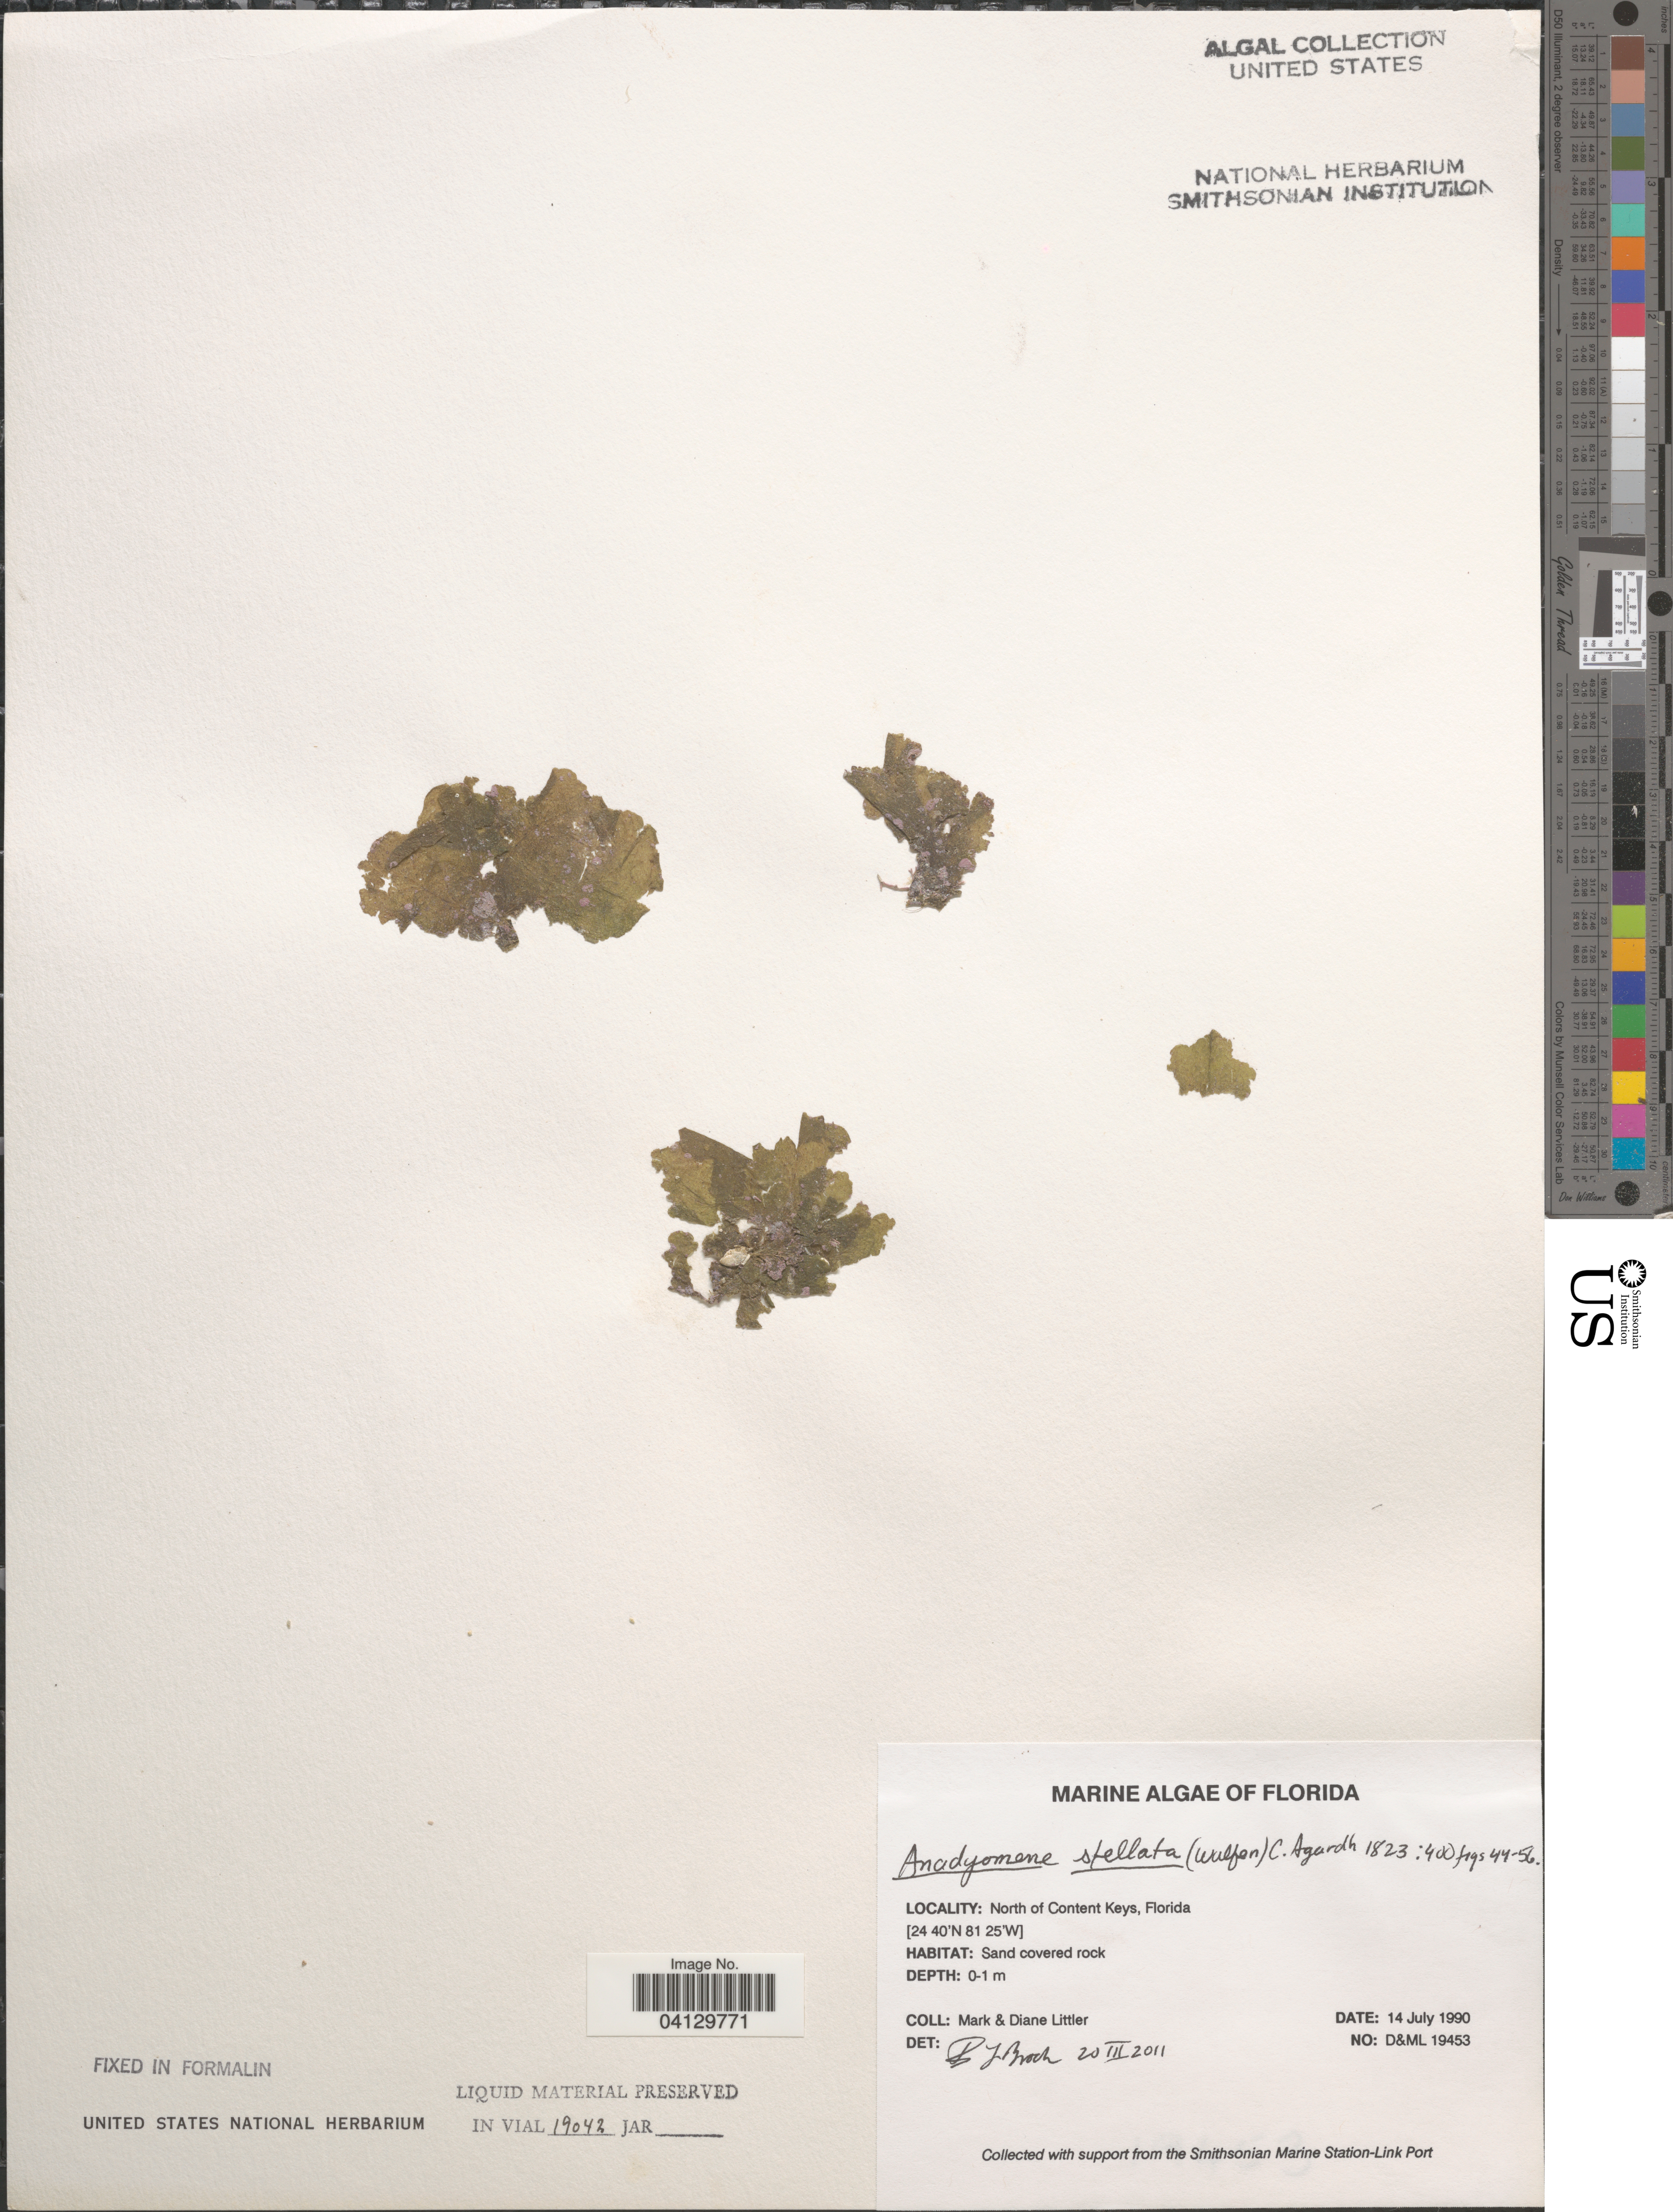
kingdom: Plantae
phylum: Chlorophyta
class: Ulvophyceae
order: Cladophorales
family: Anadyomenaceae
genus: Anadyomene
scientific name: Anadyomene stellata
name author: (Wulfen) C. Agardh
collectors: M. M. Littler & D. S. Littler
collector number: D&ML19453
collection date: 1990-07-14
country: United States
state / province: Florida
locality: North of Content Keys.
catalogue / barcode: US 329103